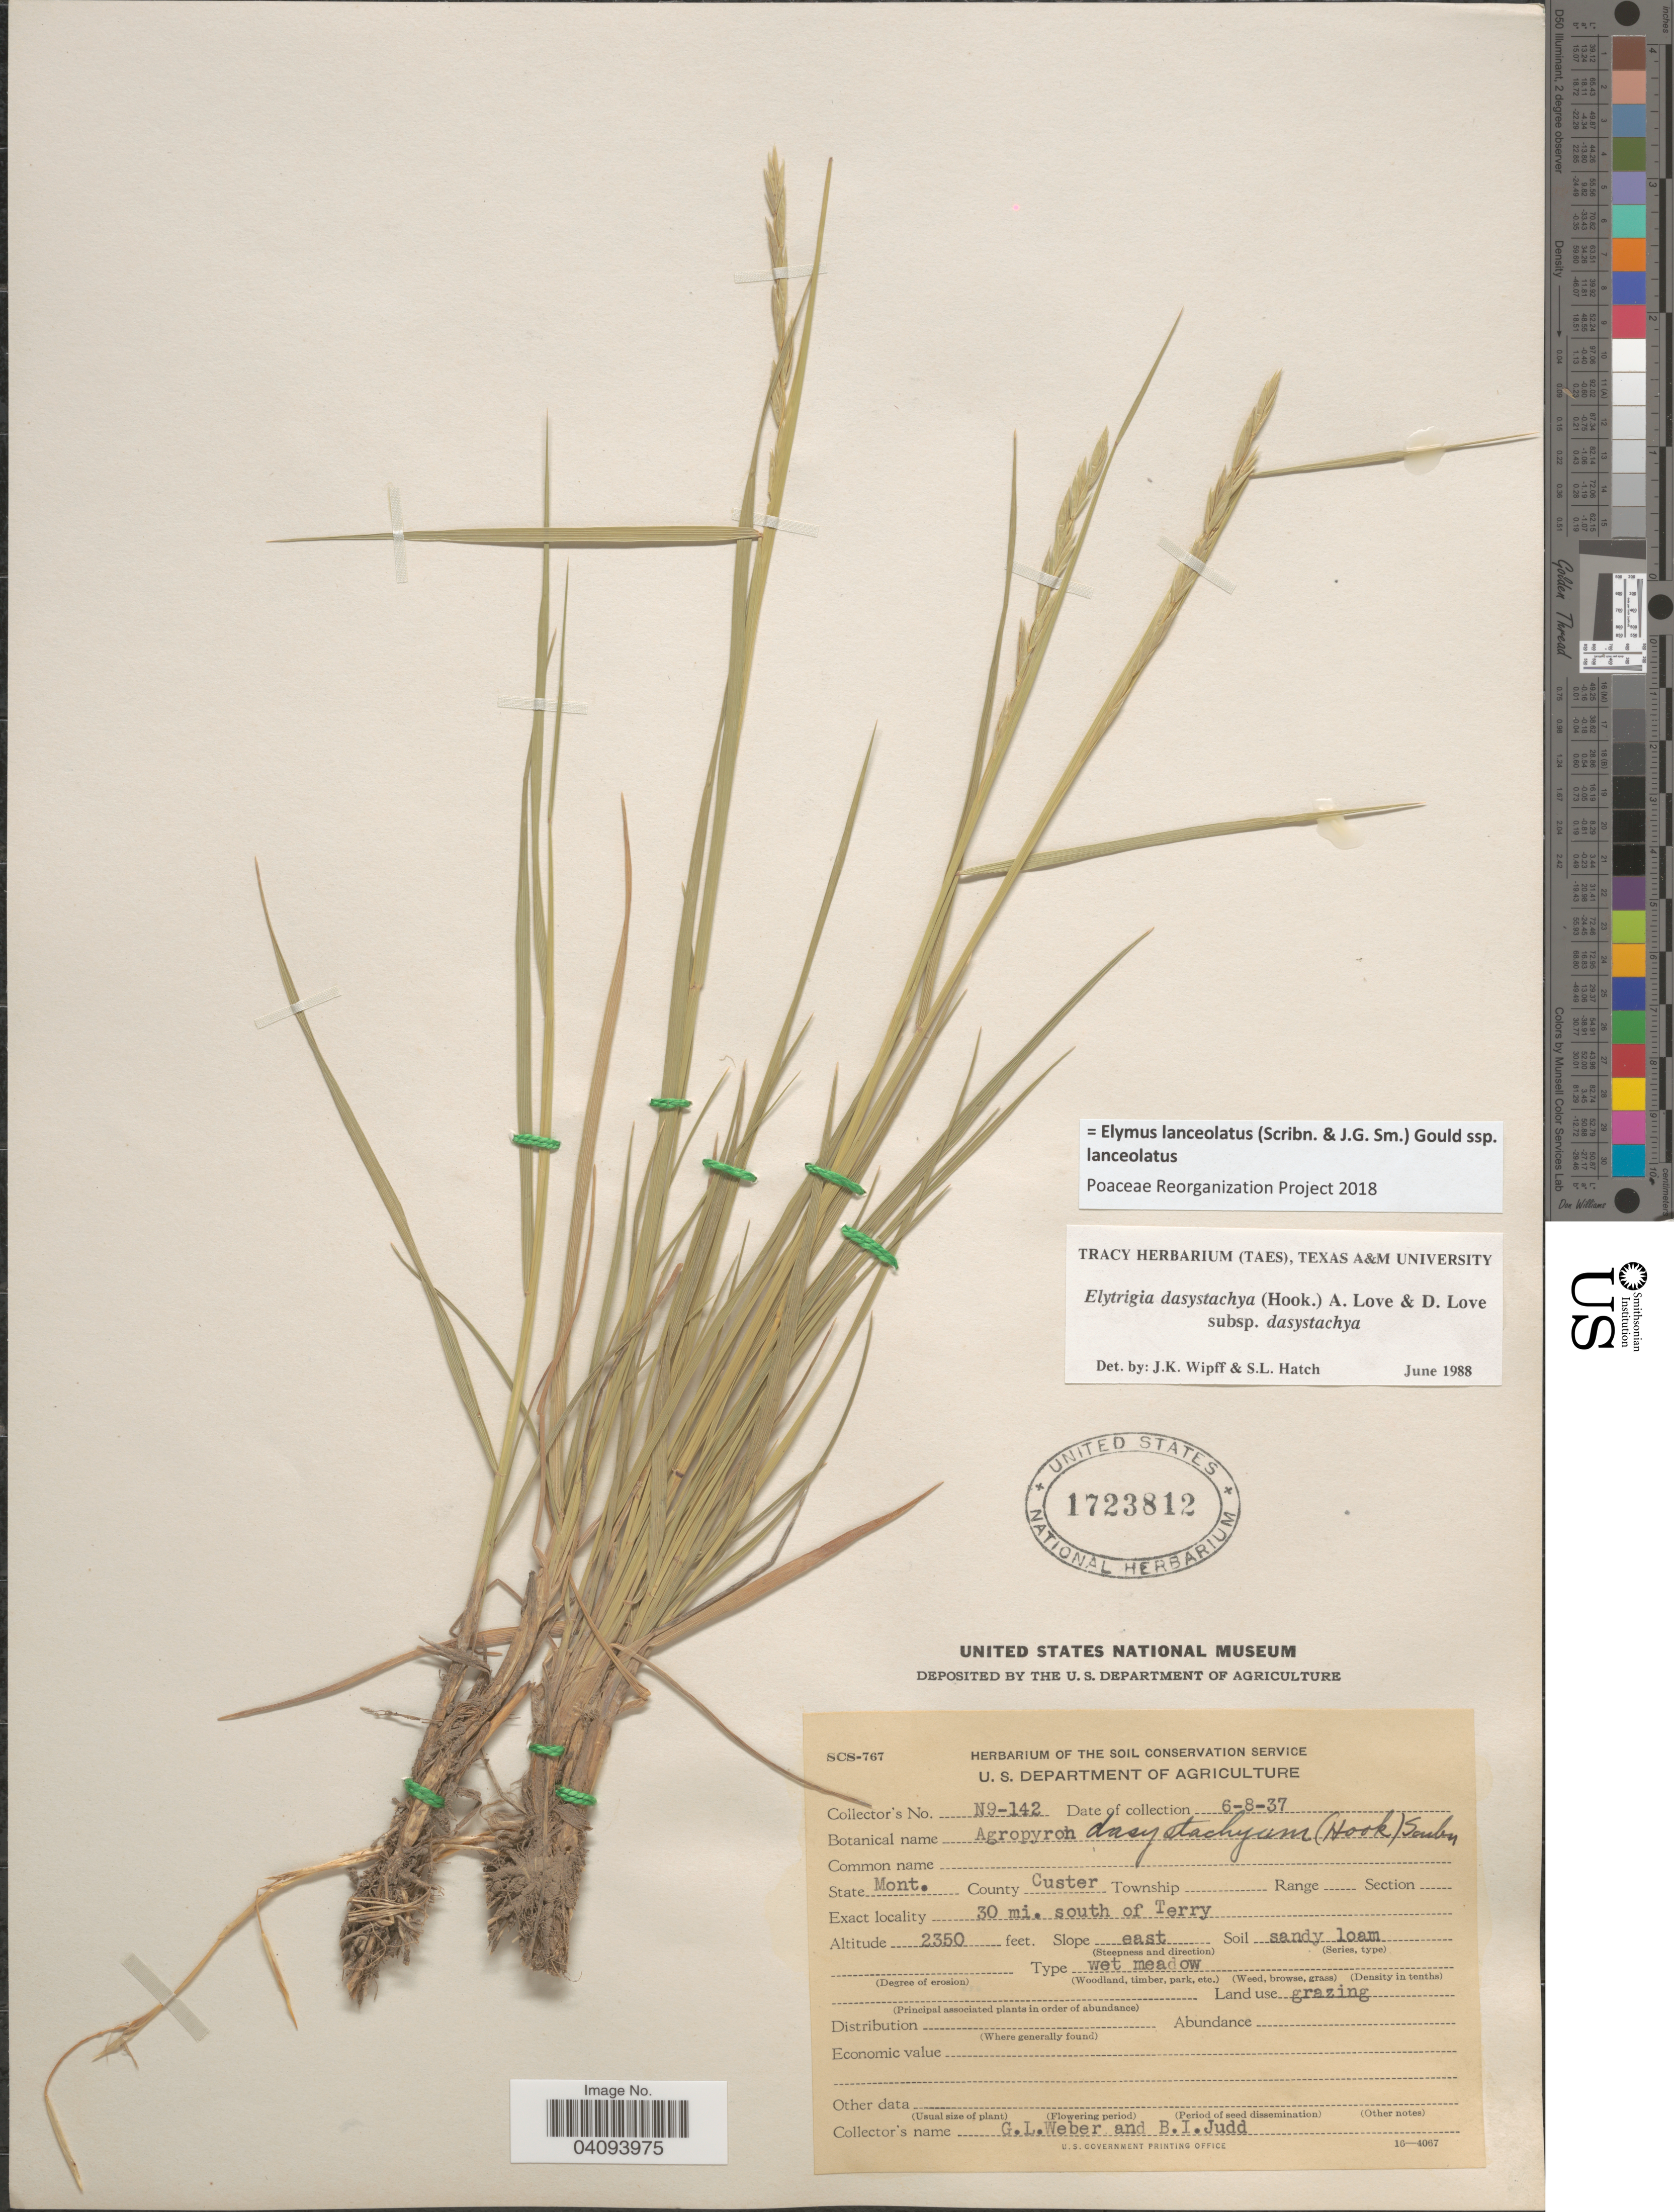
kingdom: Plantae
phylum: Tracheophyta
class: Liliopsida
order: Poales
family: Poaceae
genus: Elymus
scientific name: Elymus lanceolatus subsp. lanceolatus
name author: (Scribn. & J.G. Sm.) Gould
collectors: G. Weber & B. Judd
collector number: N9-142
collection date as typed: Transcribed d/m/y: 8/6/37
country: United States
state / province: Montana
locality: County Custer. 30 mi. south of Terry. Slope east.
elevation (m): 716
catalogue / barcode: US 1723812